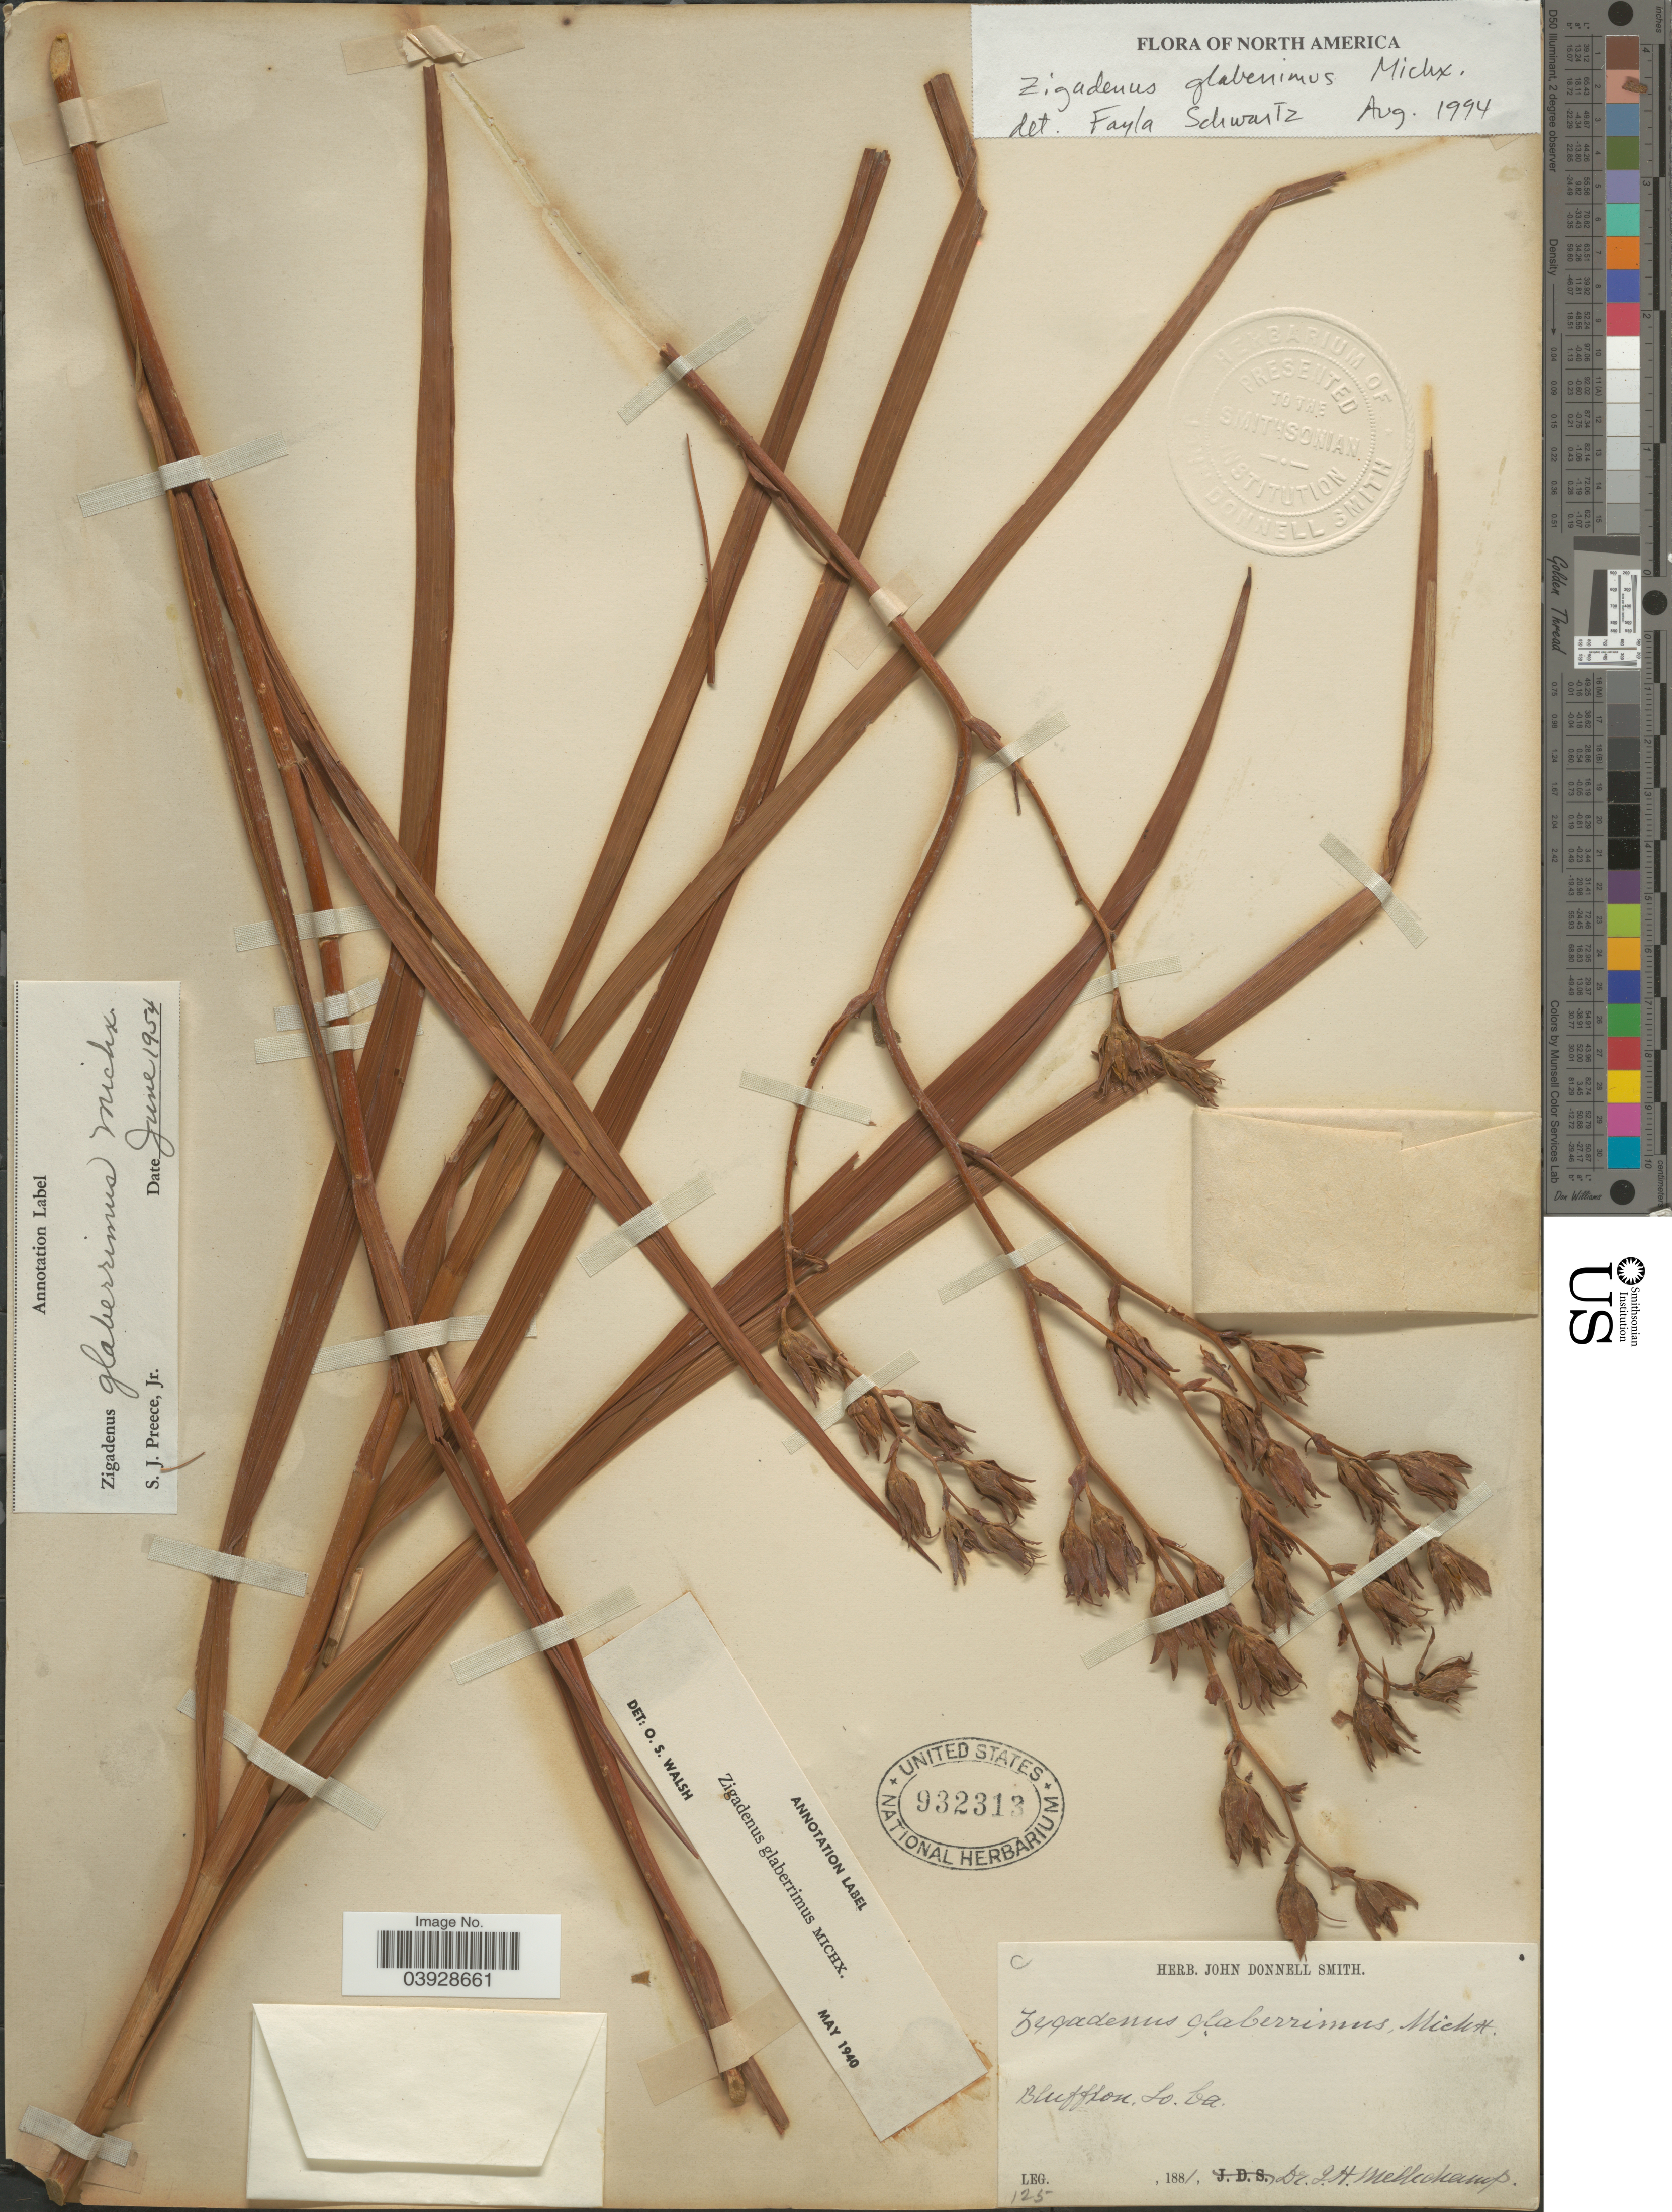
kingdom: Plantae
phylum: Tracheophyta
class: Liliopsida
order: Liliales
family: Melanthiaceae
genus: Zigadenus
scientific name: Zigadenus glaberrimus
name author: Michx.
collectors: J. H. Mellichamp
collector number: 125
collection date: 1881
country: United States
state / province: California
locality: Bluffton Co.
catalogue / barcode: US 932313